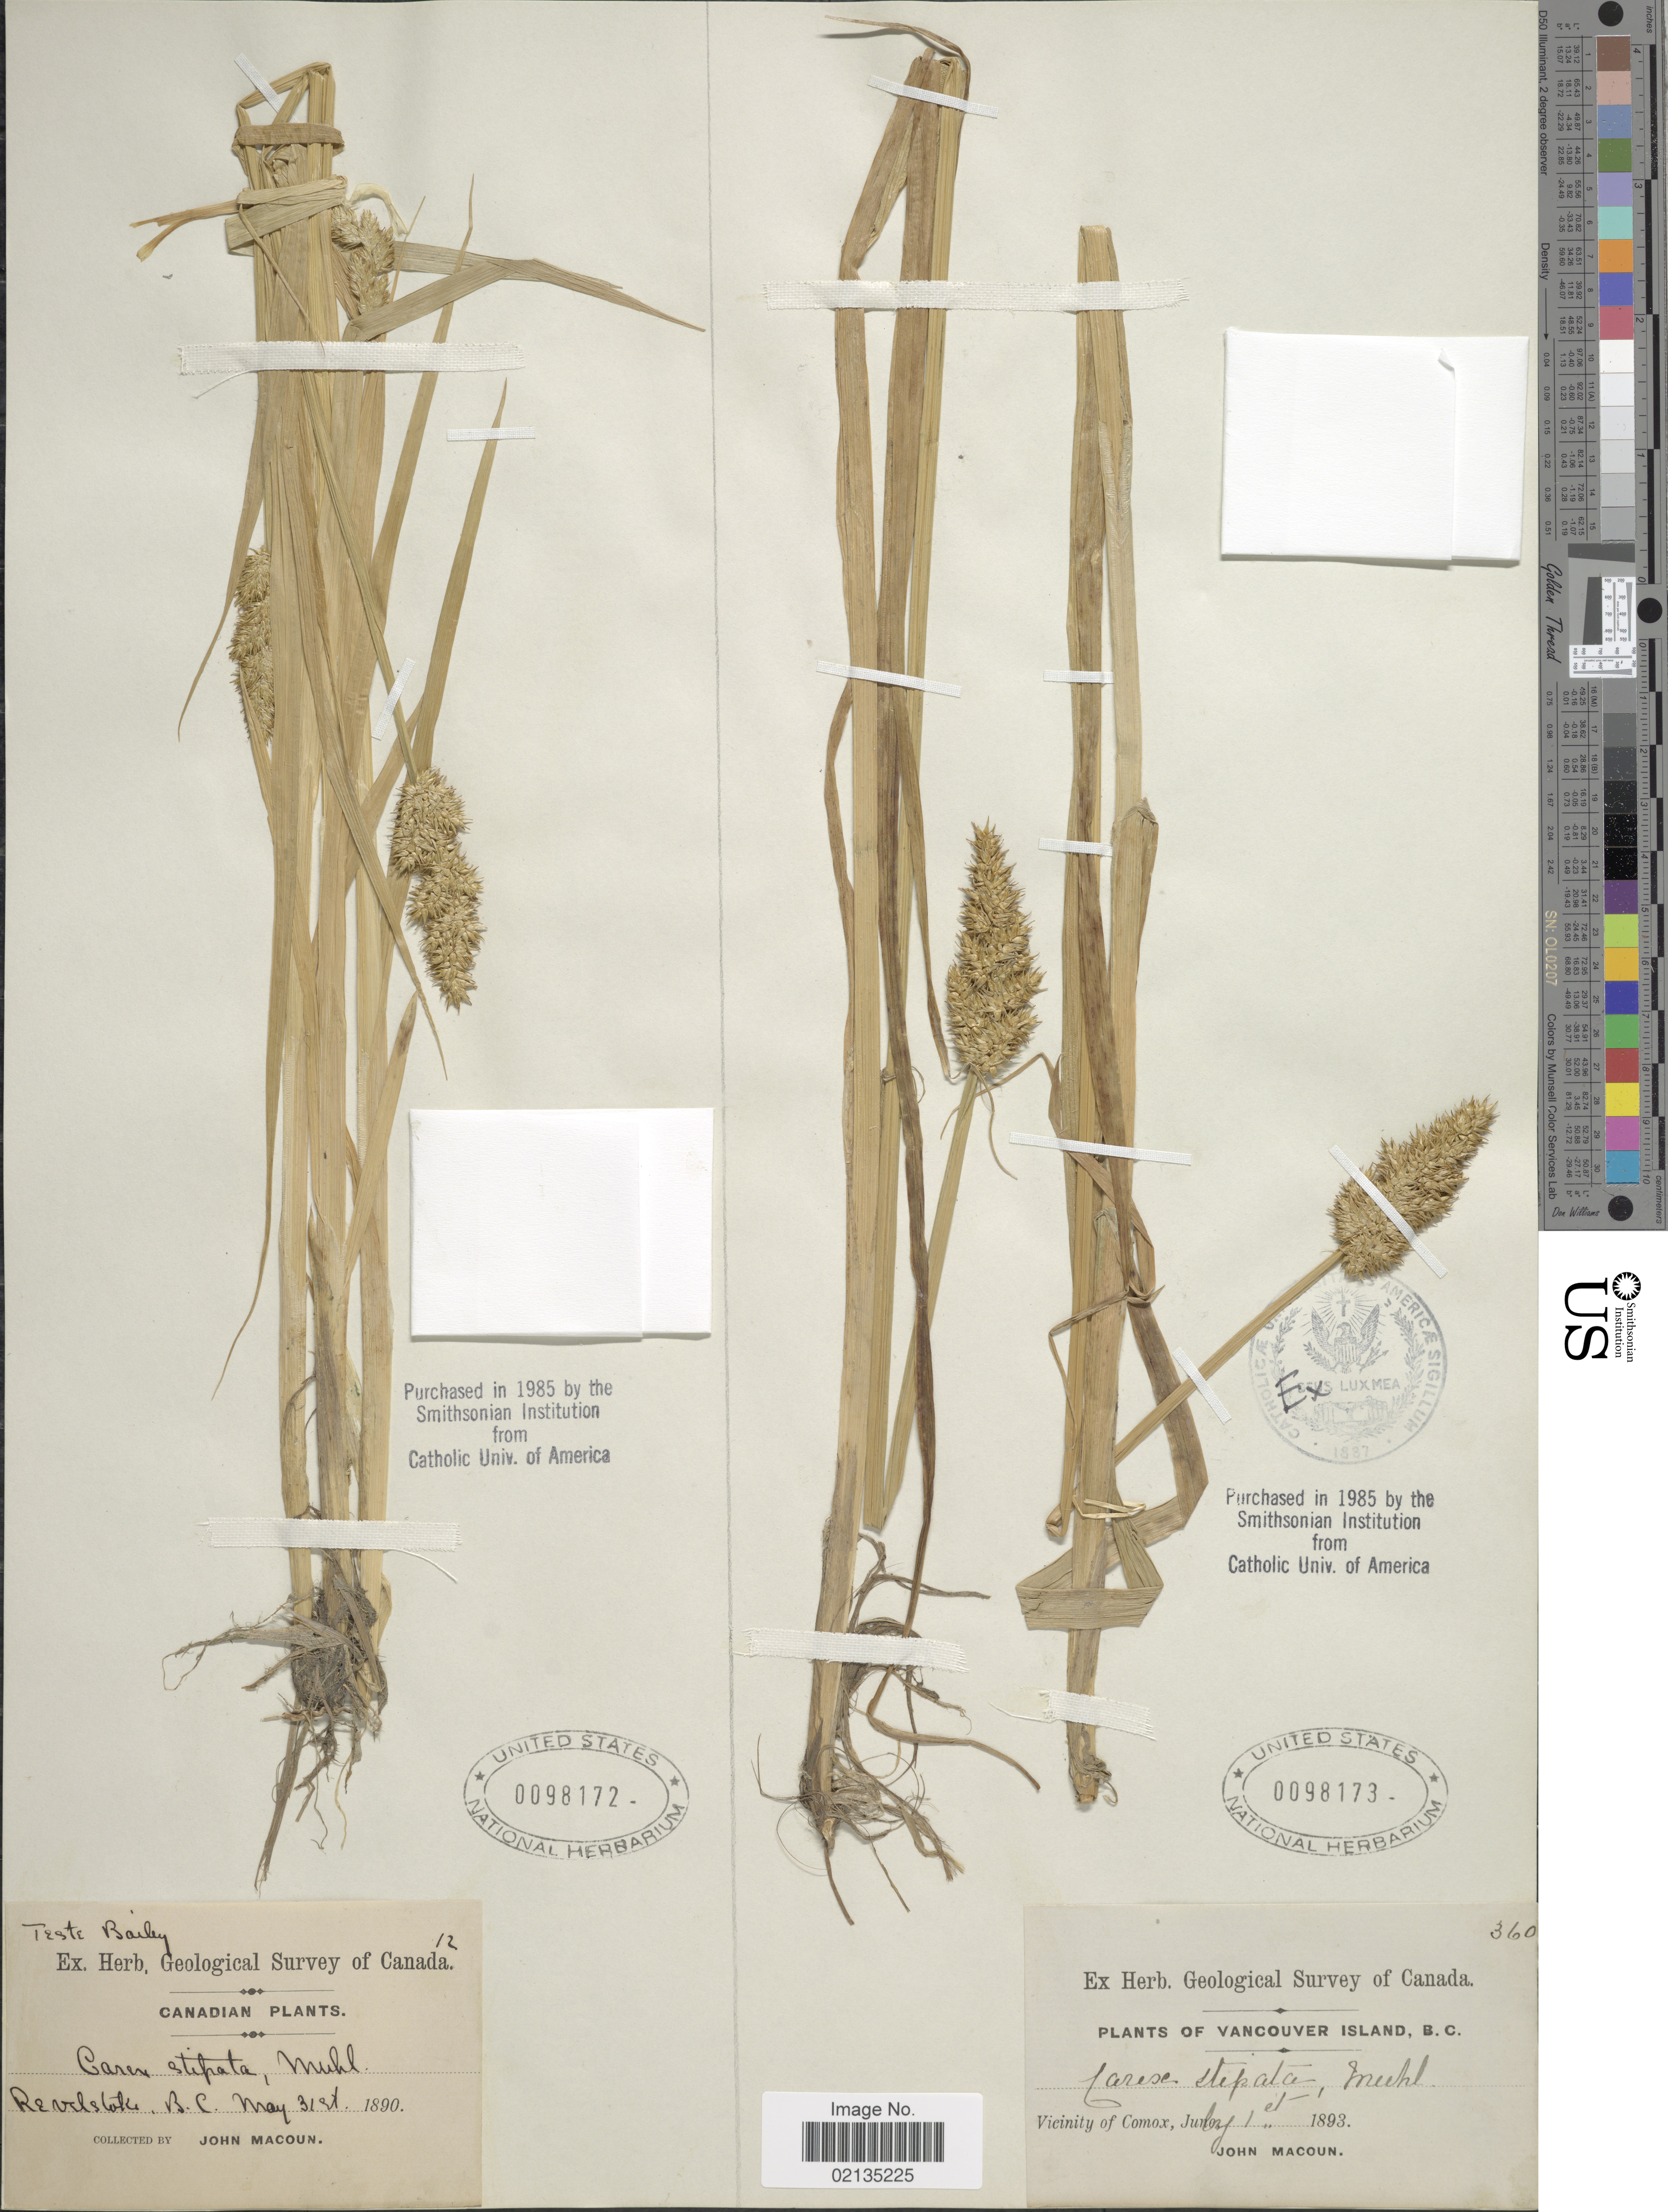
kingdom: Plantae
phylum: Tracheophyta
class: Liliopsida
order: Poales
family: Cyperaceae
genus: Carex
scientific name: Carex stipata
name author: Muhl. ex Willd.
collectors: J. Macoun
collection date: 1890-05-31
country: Canada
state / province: British Columbia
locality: Revelstoke, B.C.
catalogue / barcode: US 98172